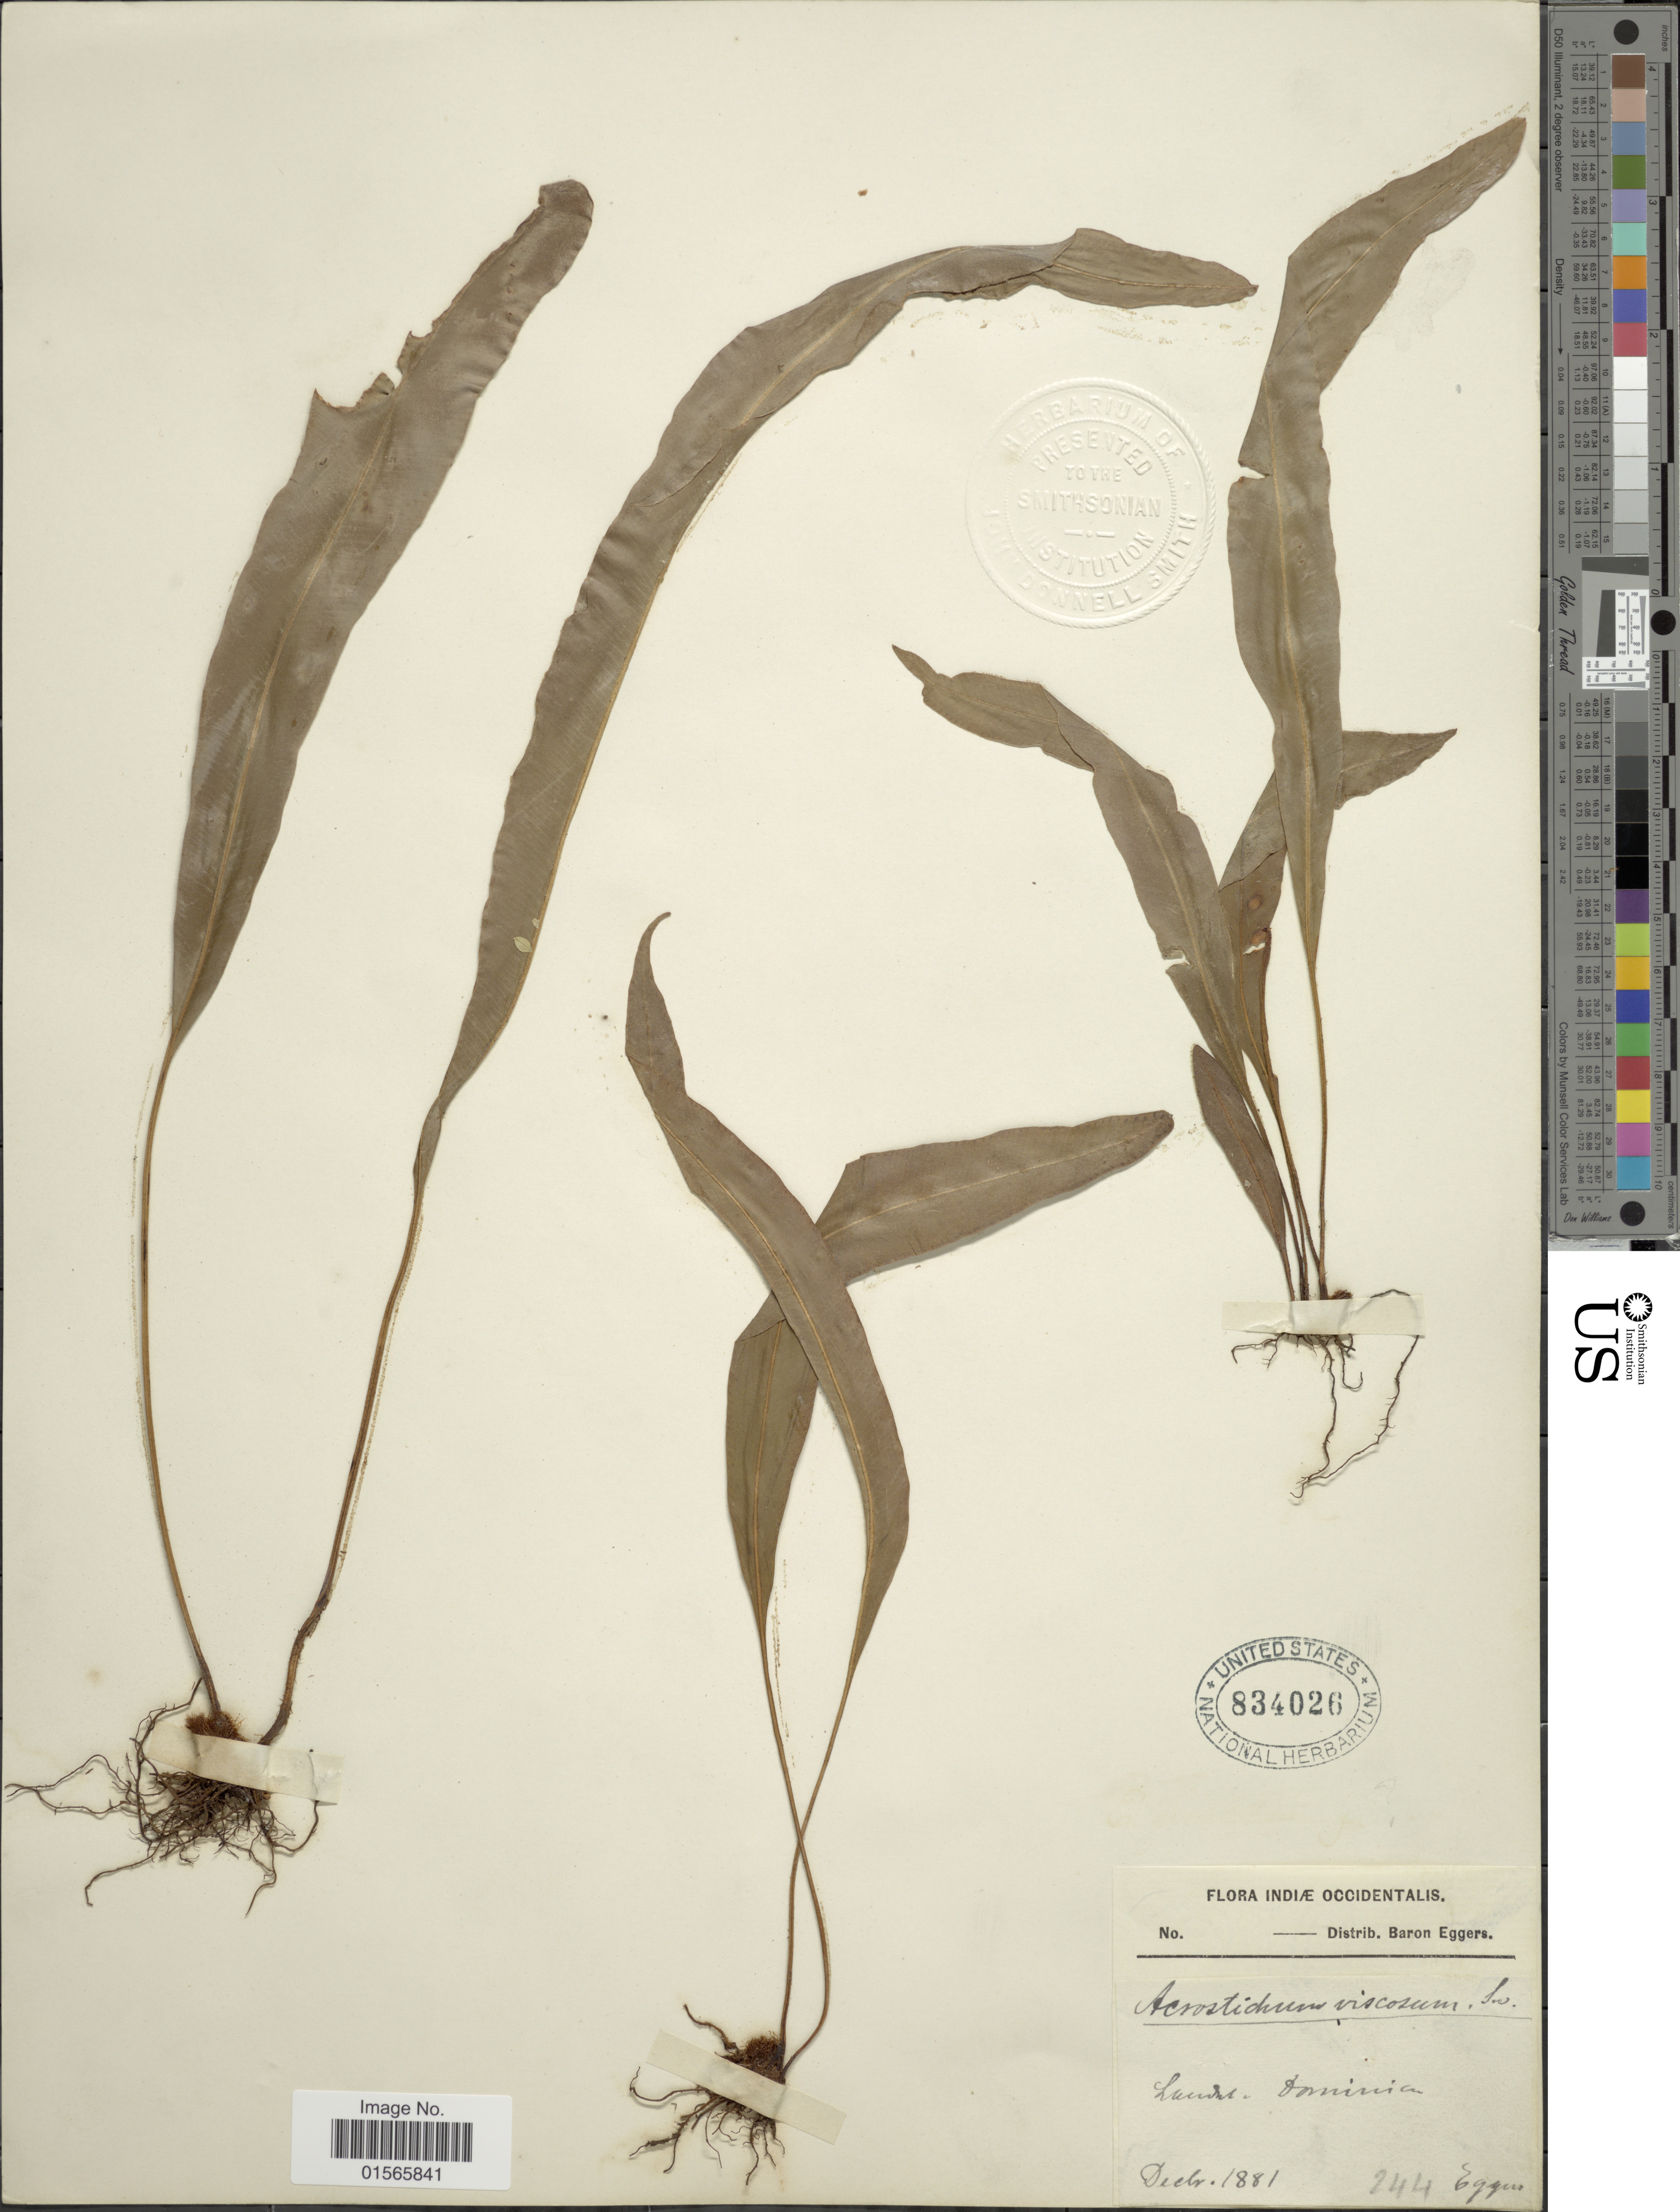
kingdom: Plantae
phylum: Tracheophyta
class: Polypodiopsida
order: Polypodiales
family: Dryopteridaceae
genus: Elaphoglossum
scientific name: Elaphoglossum petiolatum var. dussii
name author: (Underw. ex Maxon) Proctor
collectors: H. F. A. von Eggers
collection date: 1881-12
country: Dominica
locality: Laudat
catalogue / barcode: US 834026